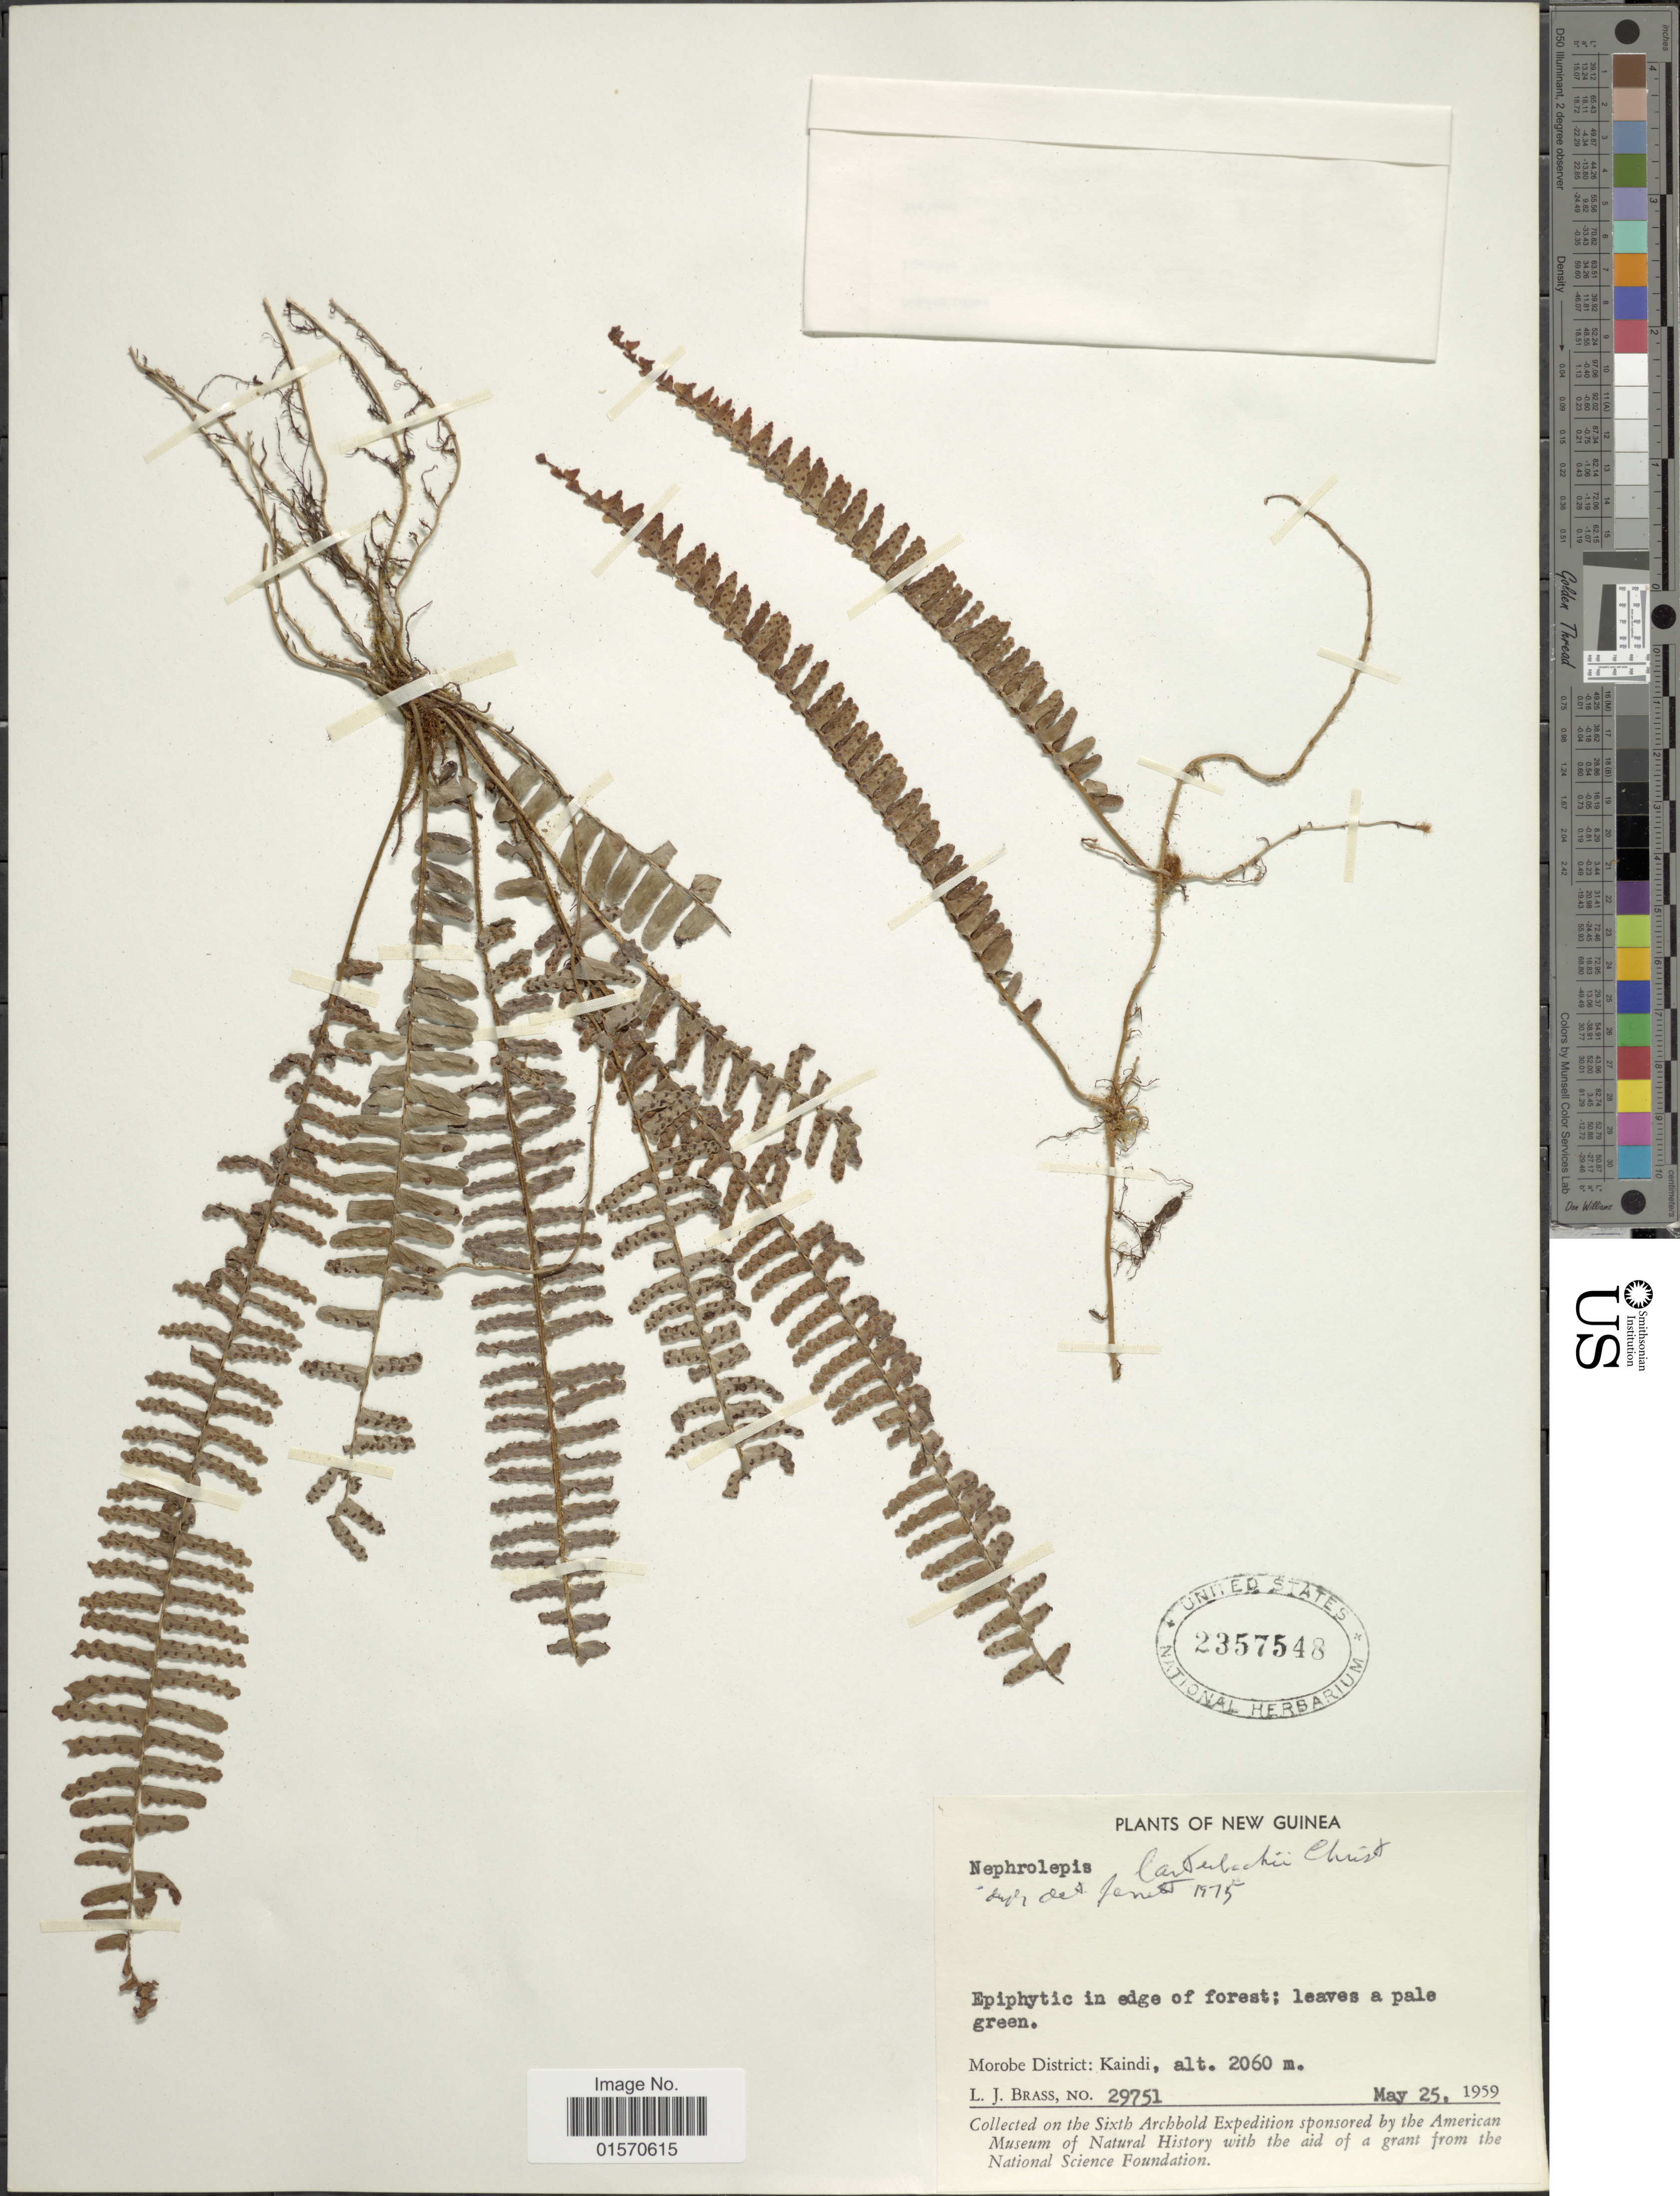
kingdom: Plantae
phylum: Tracheophyta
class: Polypodiopsida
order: Polypodiales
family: Nephrolepidaceae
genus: Nephrolepis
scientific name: Nephrolepis lauterbachii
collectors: L. J. Brass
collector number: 29751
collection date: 1959-05-25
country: Papua New Guinea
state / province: Morobe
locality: New Guinea. Kaindi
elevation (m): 2060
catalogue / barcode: US 2357548